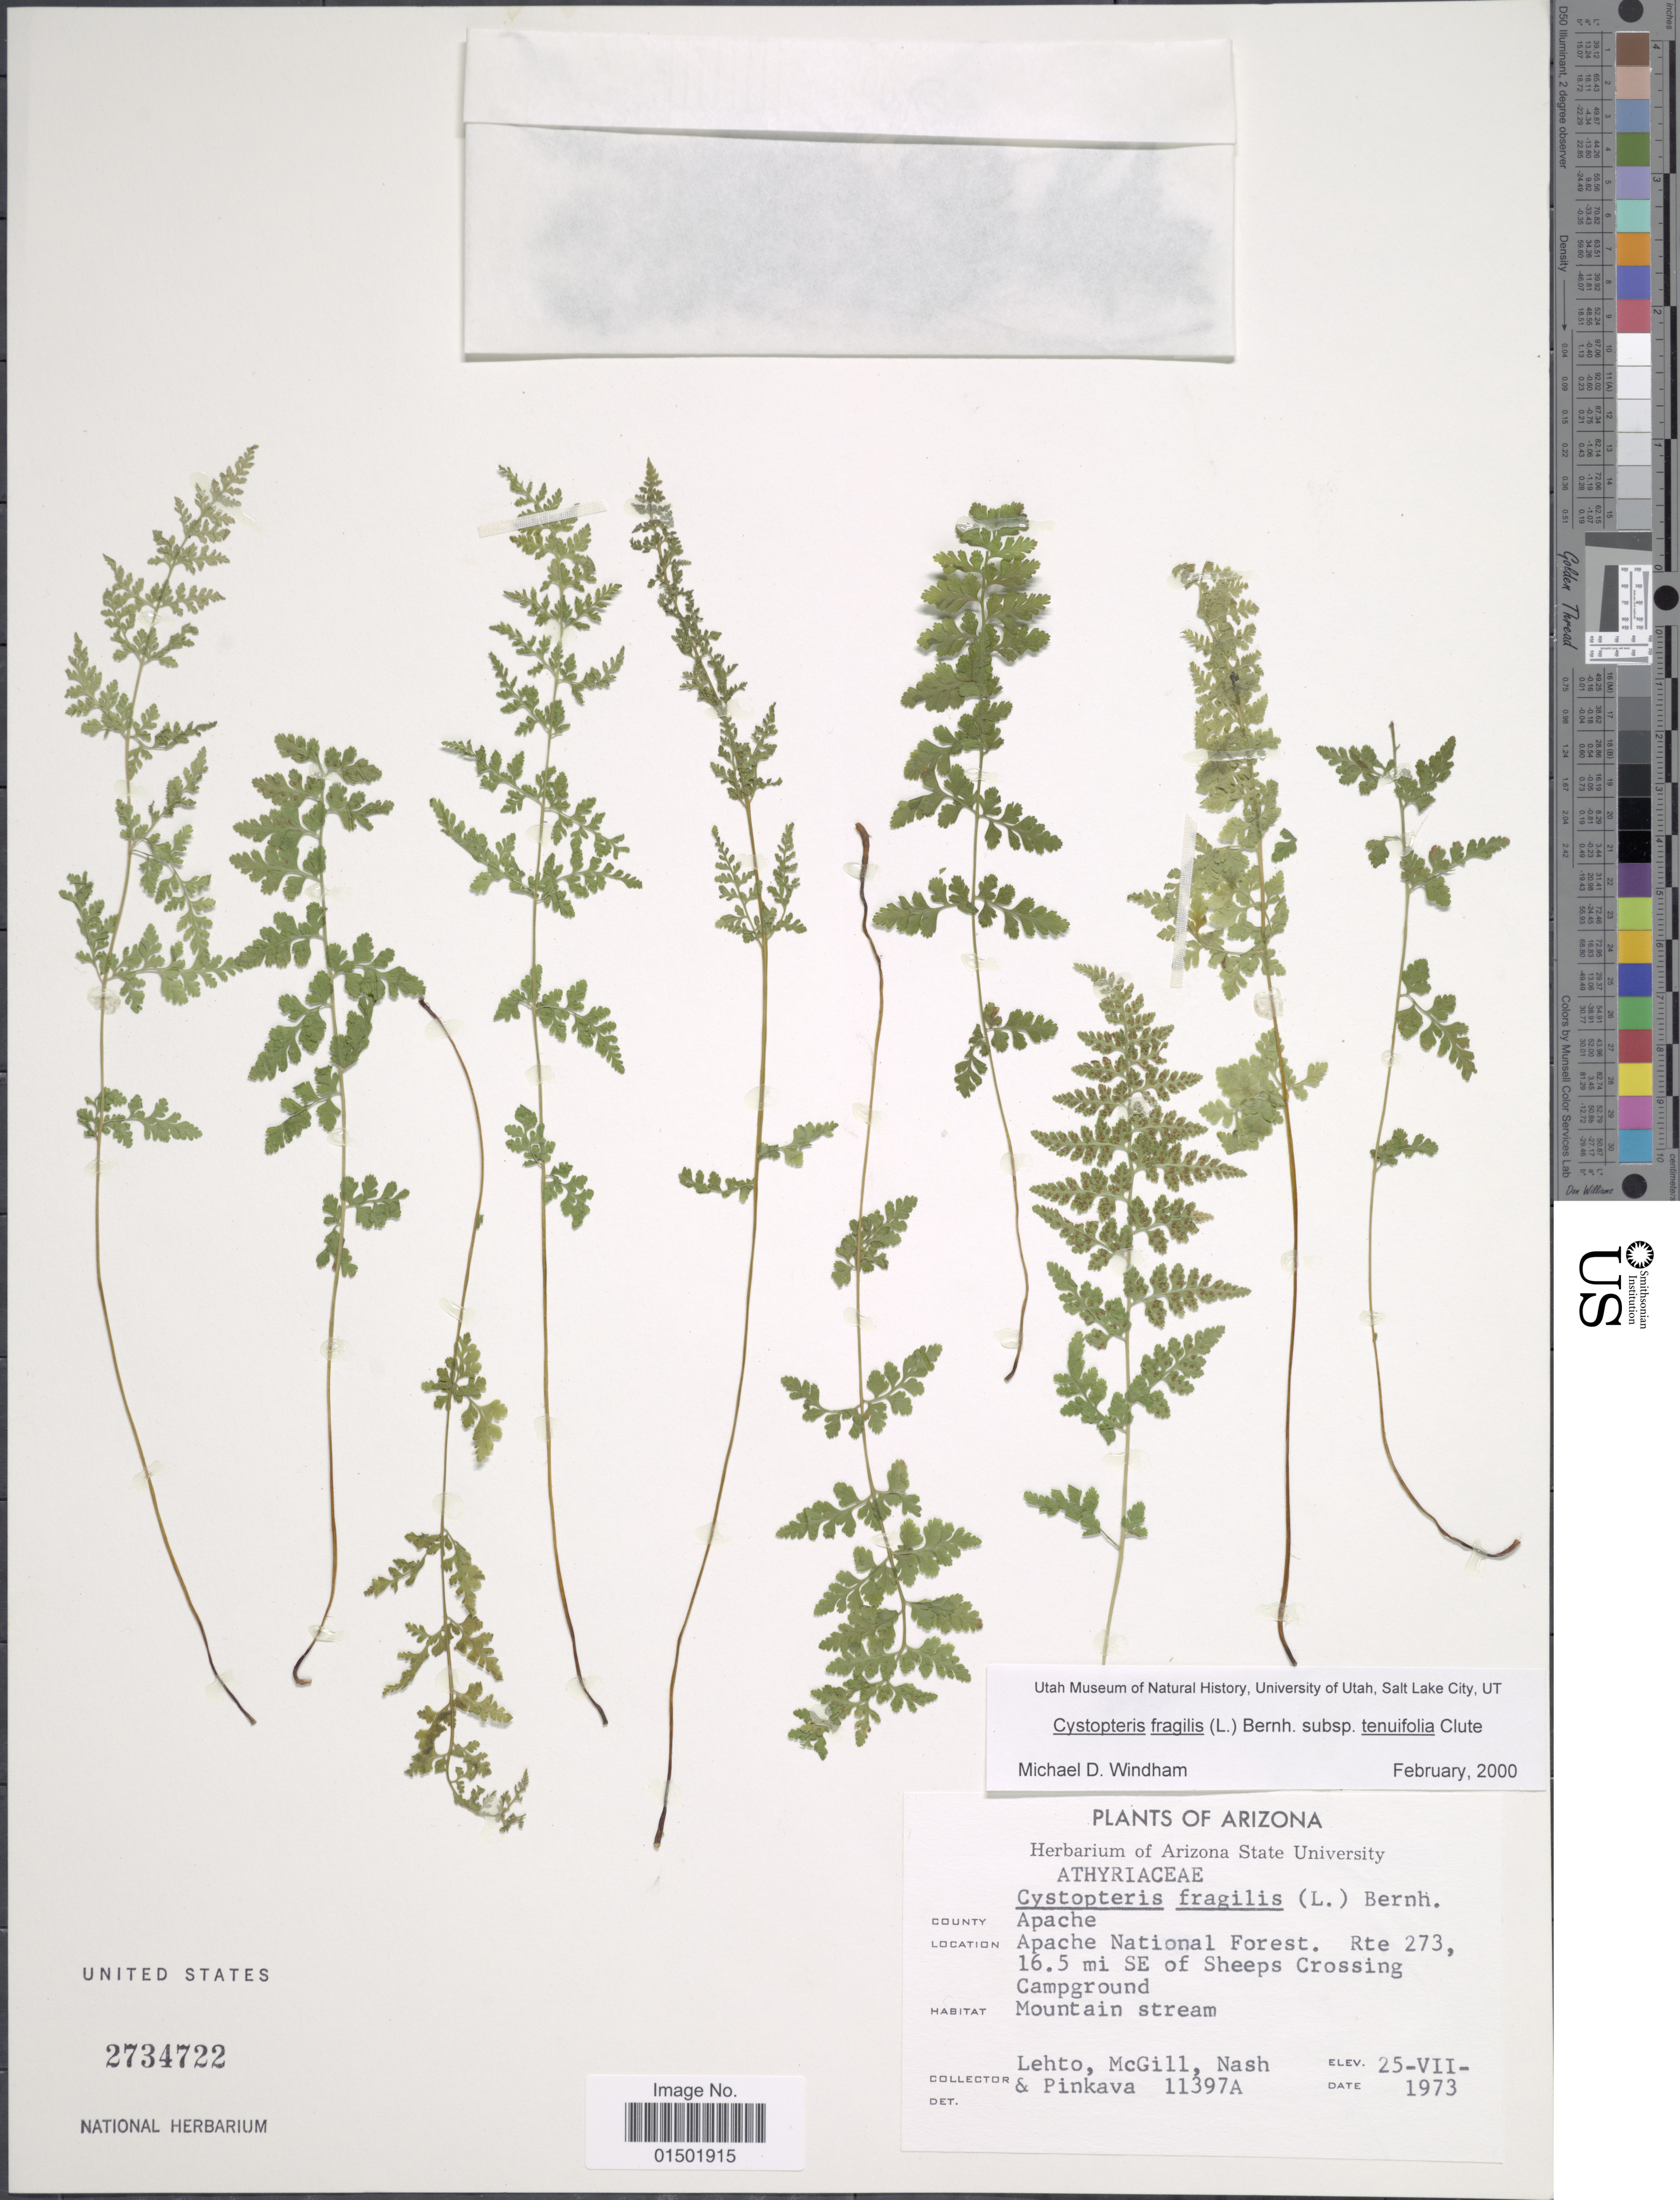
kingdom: Plantae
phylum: Tracheophyta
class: Polypodiopsida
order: Polypodiales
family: Cystopteridaceae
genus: Cystopteris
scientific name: Cystopteris fragilis var. tenuifolia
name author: (Clute) M. Broun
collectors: -. Lehto, -. McGill, -- Nash & -. Pinkava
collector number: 11397A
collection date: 1973-07-25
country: United States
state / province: Arizona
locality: Apache National Forest. Rte 273, 16.5 mi SE of Sheeps Crossing Campground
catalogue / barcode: US 2734722